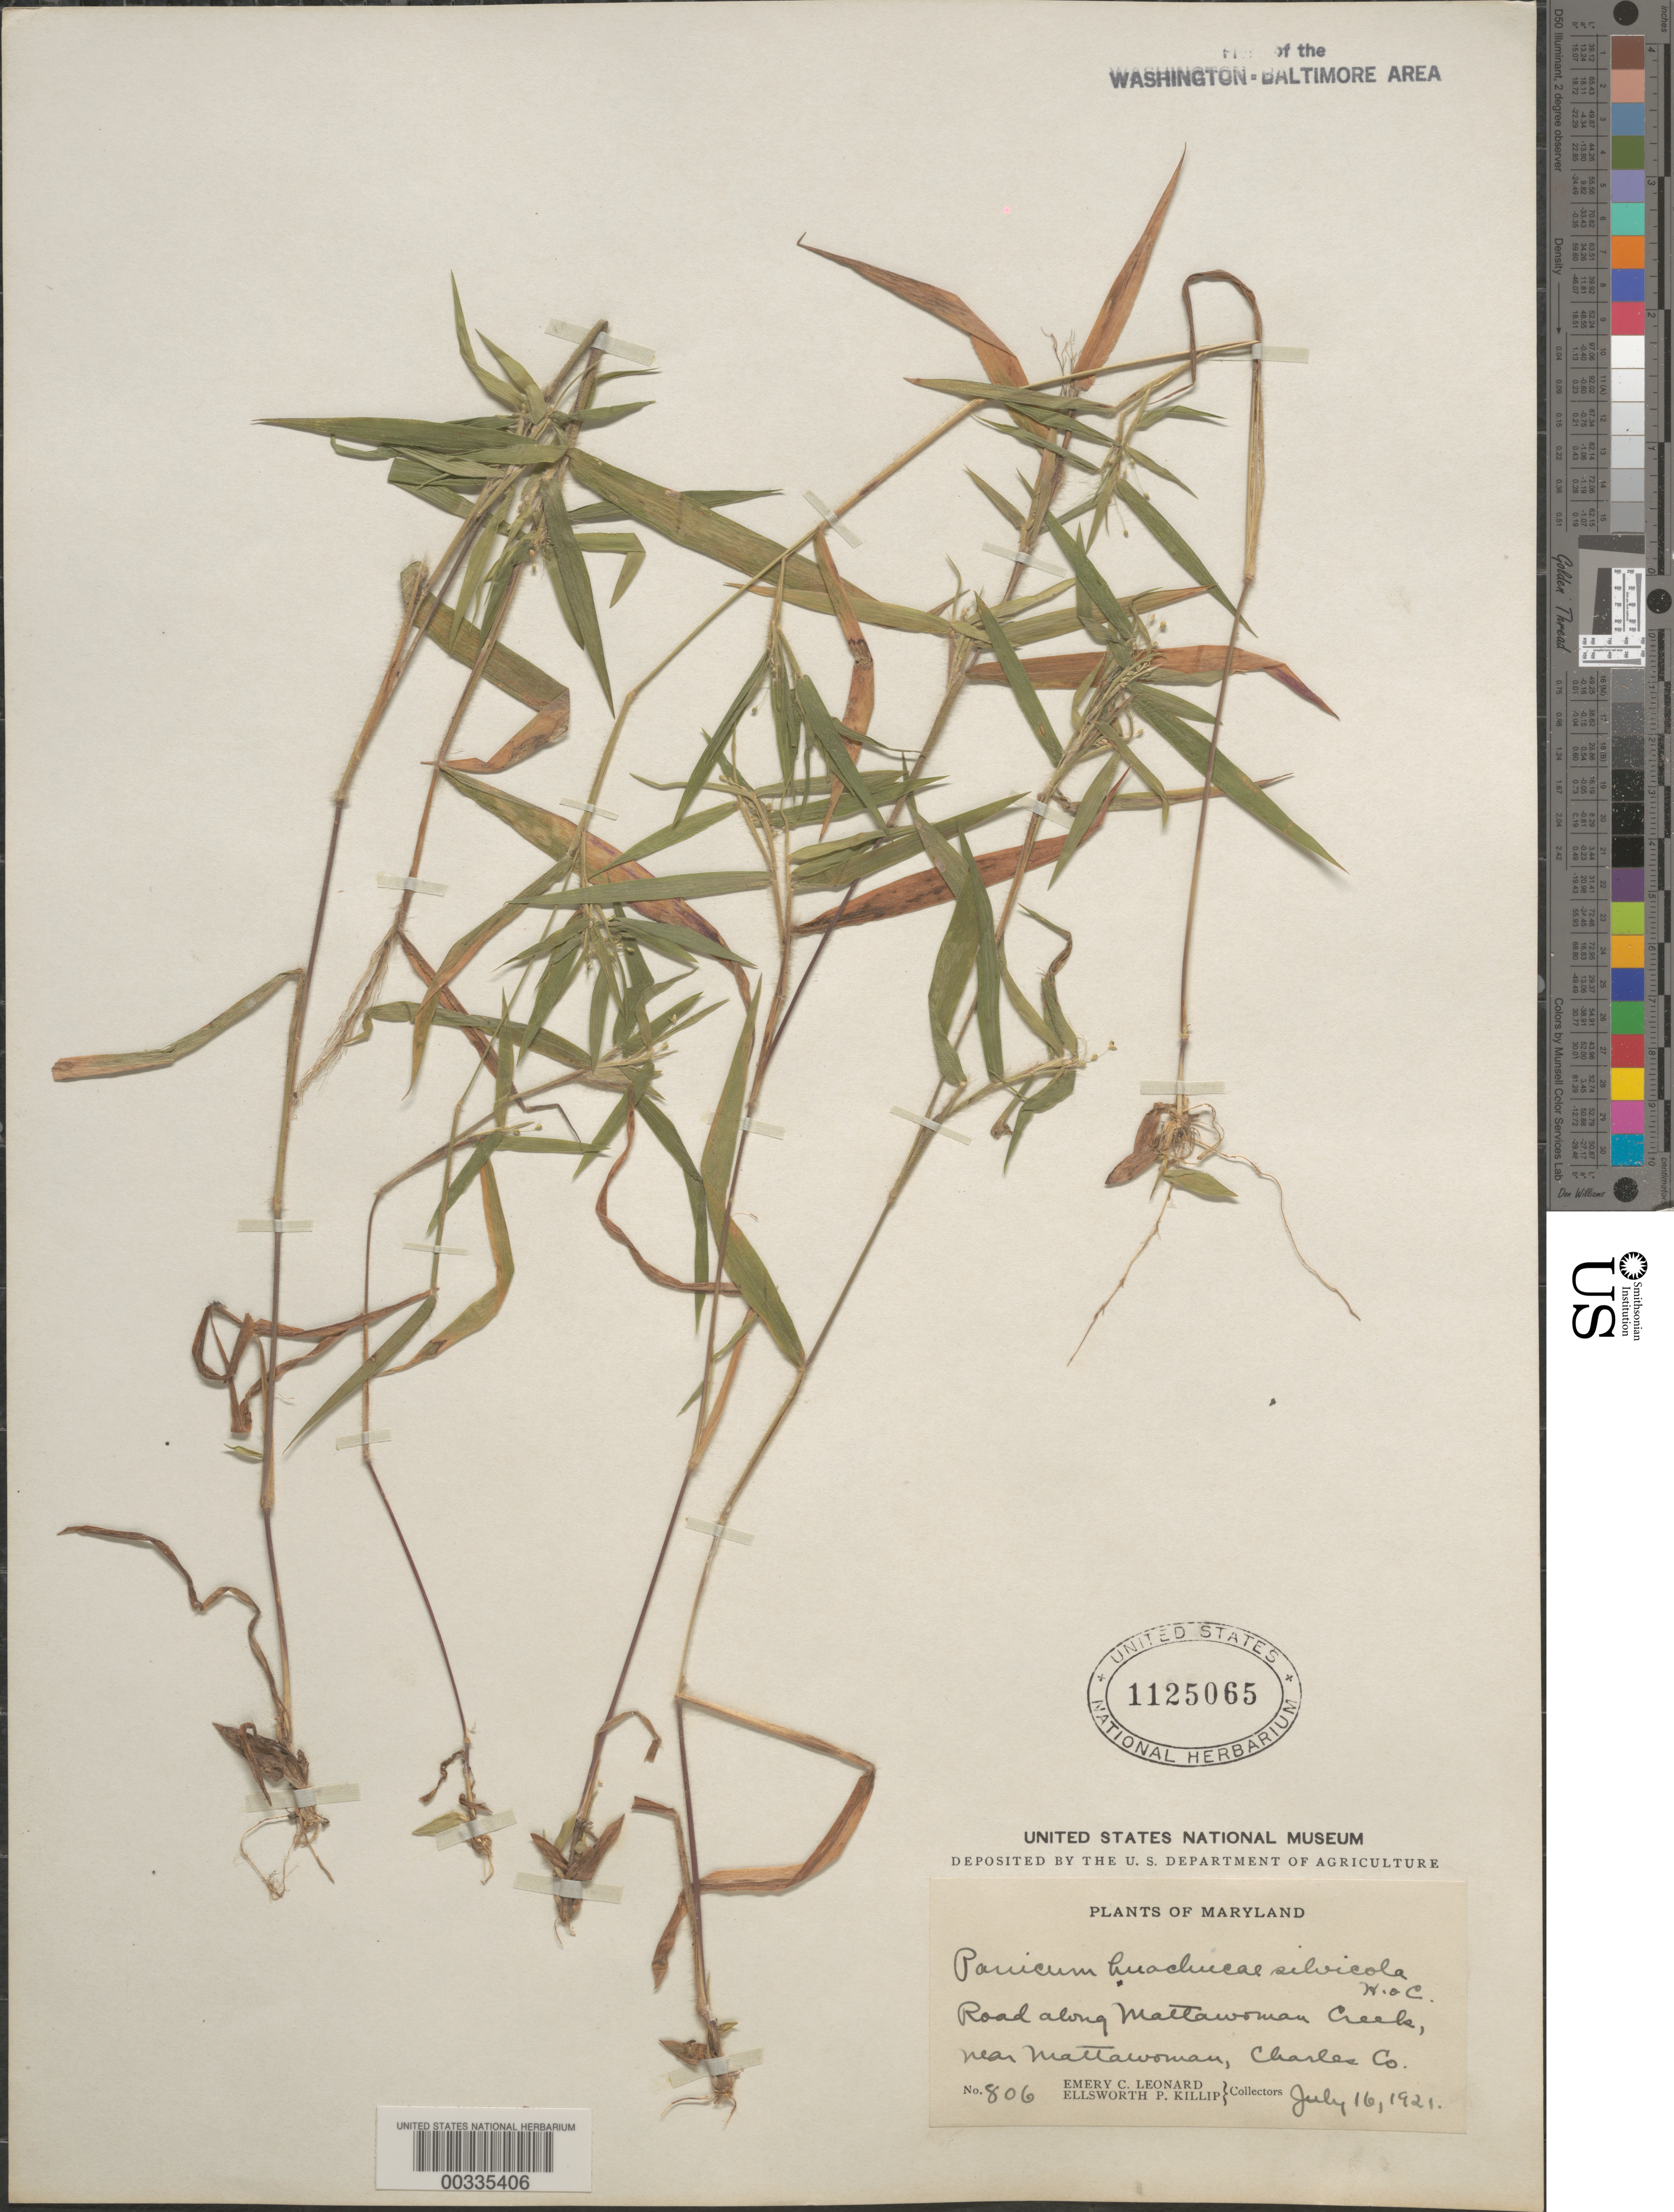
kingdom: Plantae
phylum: Tracheophyta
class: Liliopsida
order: Poales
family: Poaceae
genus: Dichanthelium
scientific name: Dichanthelium acuminatum var. acuminatum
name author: (Sw.) Gould & C.A. Clark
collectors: E. C. Leonard & E. P. Killip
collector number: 826A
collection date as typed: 17 Jul 1921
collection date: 1921-07-17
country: United States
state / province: Maryland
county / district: Charles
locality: Tompkinsville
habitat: Woods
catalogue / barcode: US 1125066-2